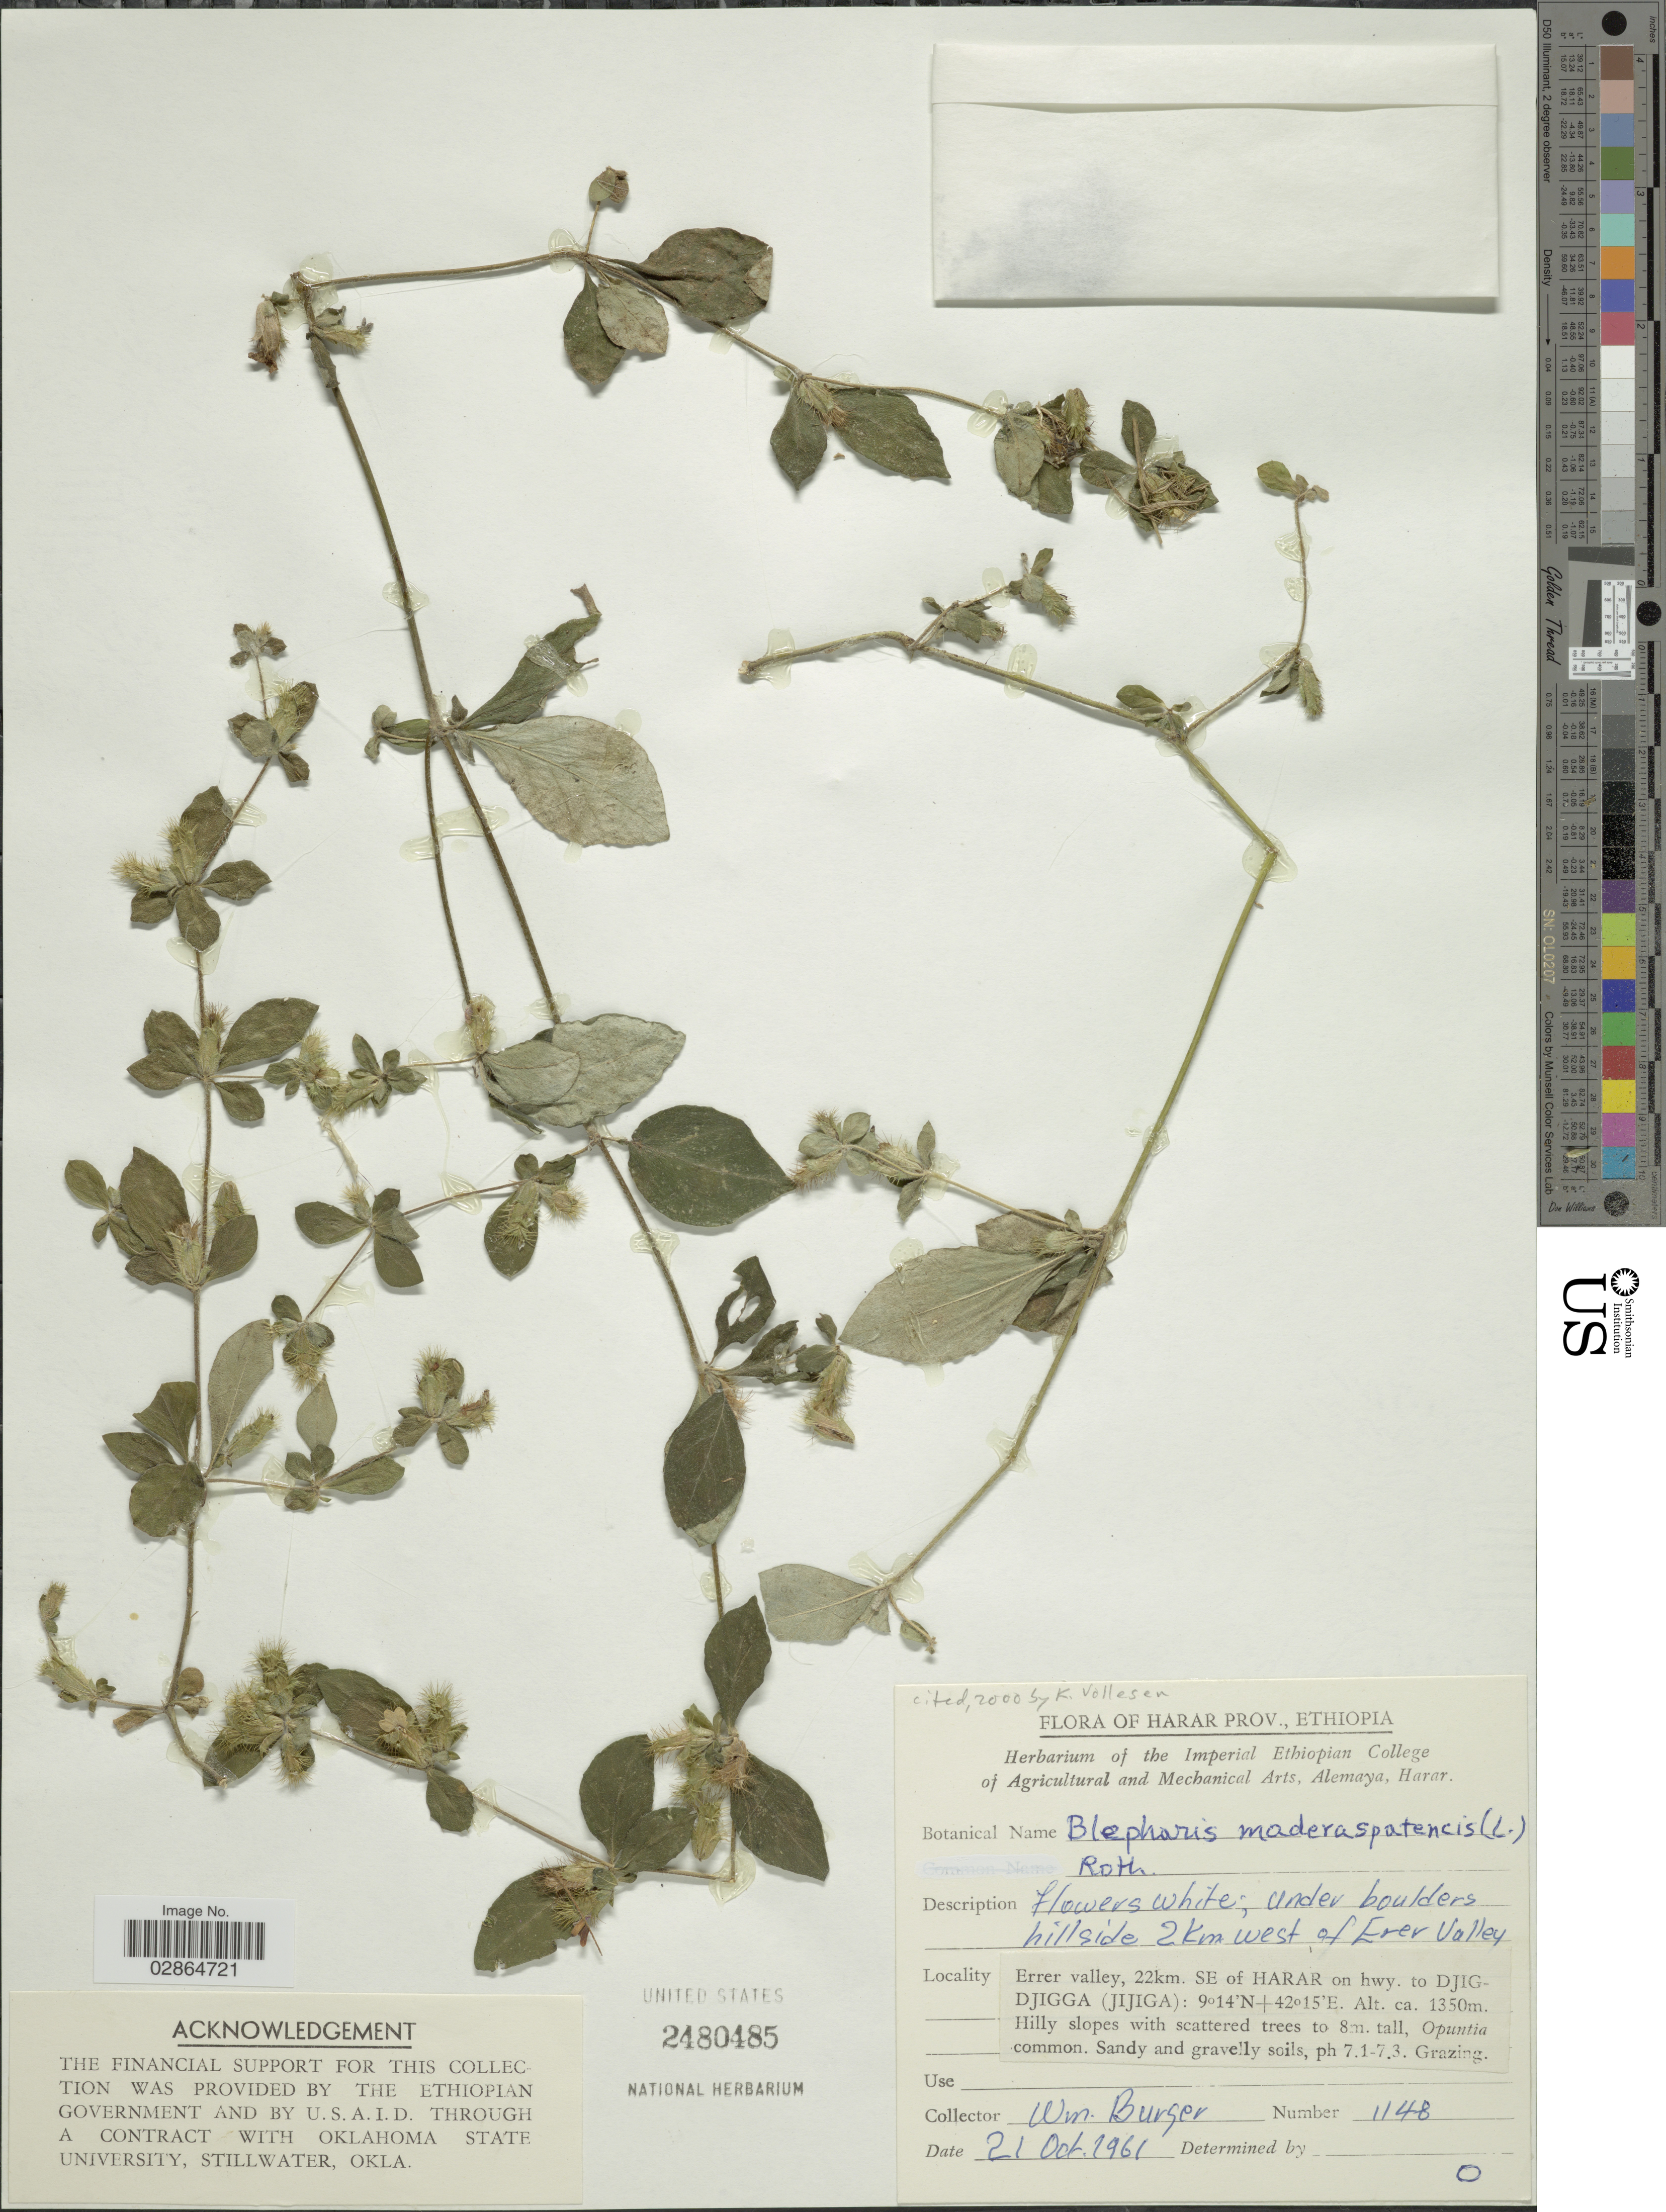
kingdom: Plantae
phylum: Tracheophyta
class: Magnoliopsida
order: Lamiales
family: Acanthaceae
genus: Blepharis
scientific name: Blepharis maderaspatensis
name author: (L.) B. Heyne ex Roth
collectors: W. Burger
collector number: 1148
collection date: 1961-10-21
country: Ethiopia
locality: Harar Prov., under boulders hillside 2 Km west of Erer Valley, Errer valley, 22km. SE of Harar on hwy. to Djig-Djihha (Jijiga).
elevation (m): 1350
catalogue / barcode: US 2480485